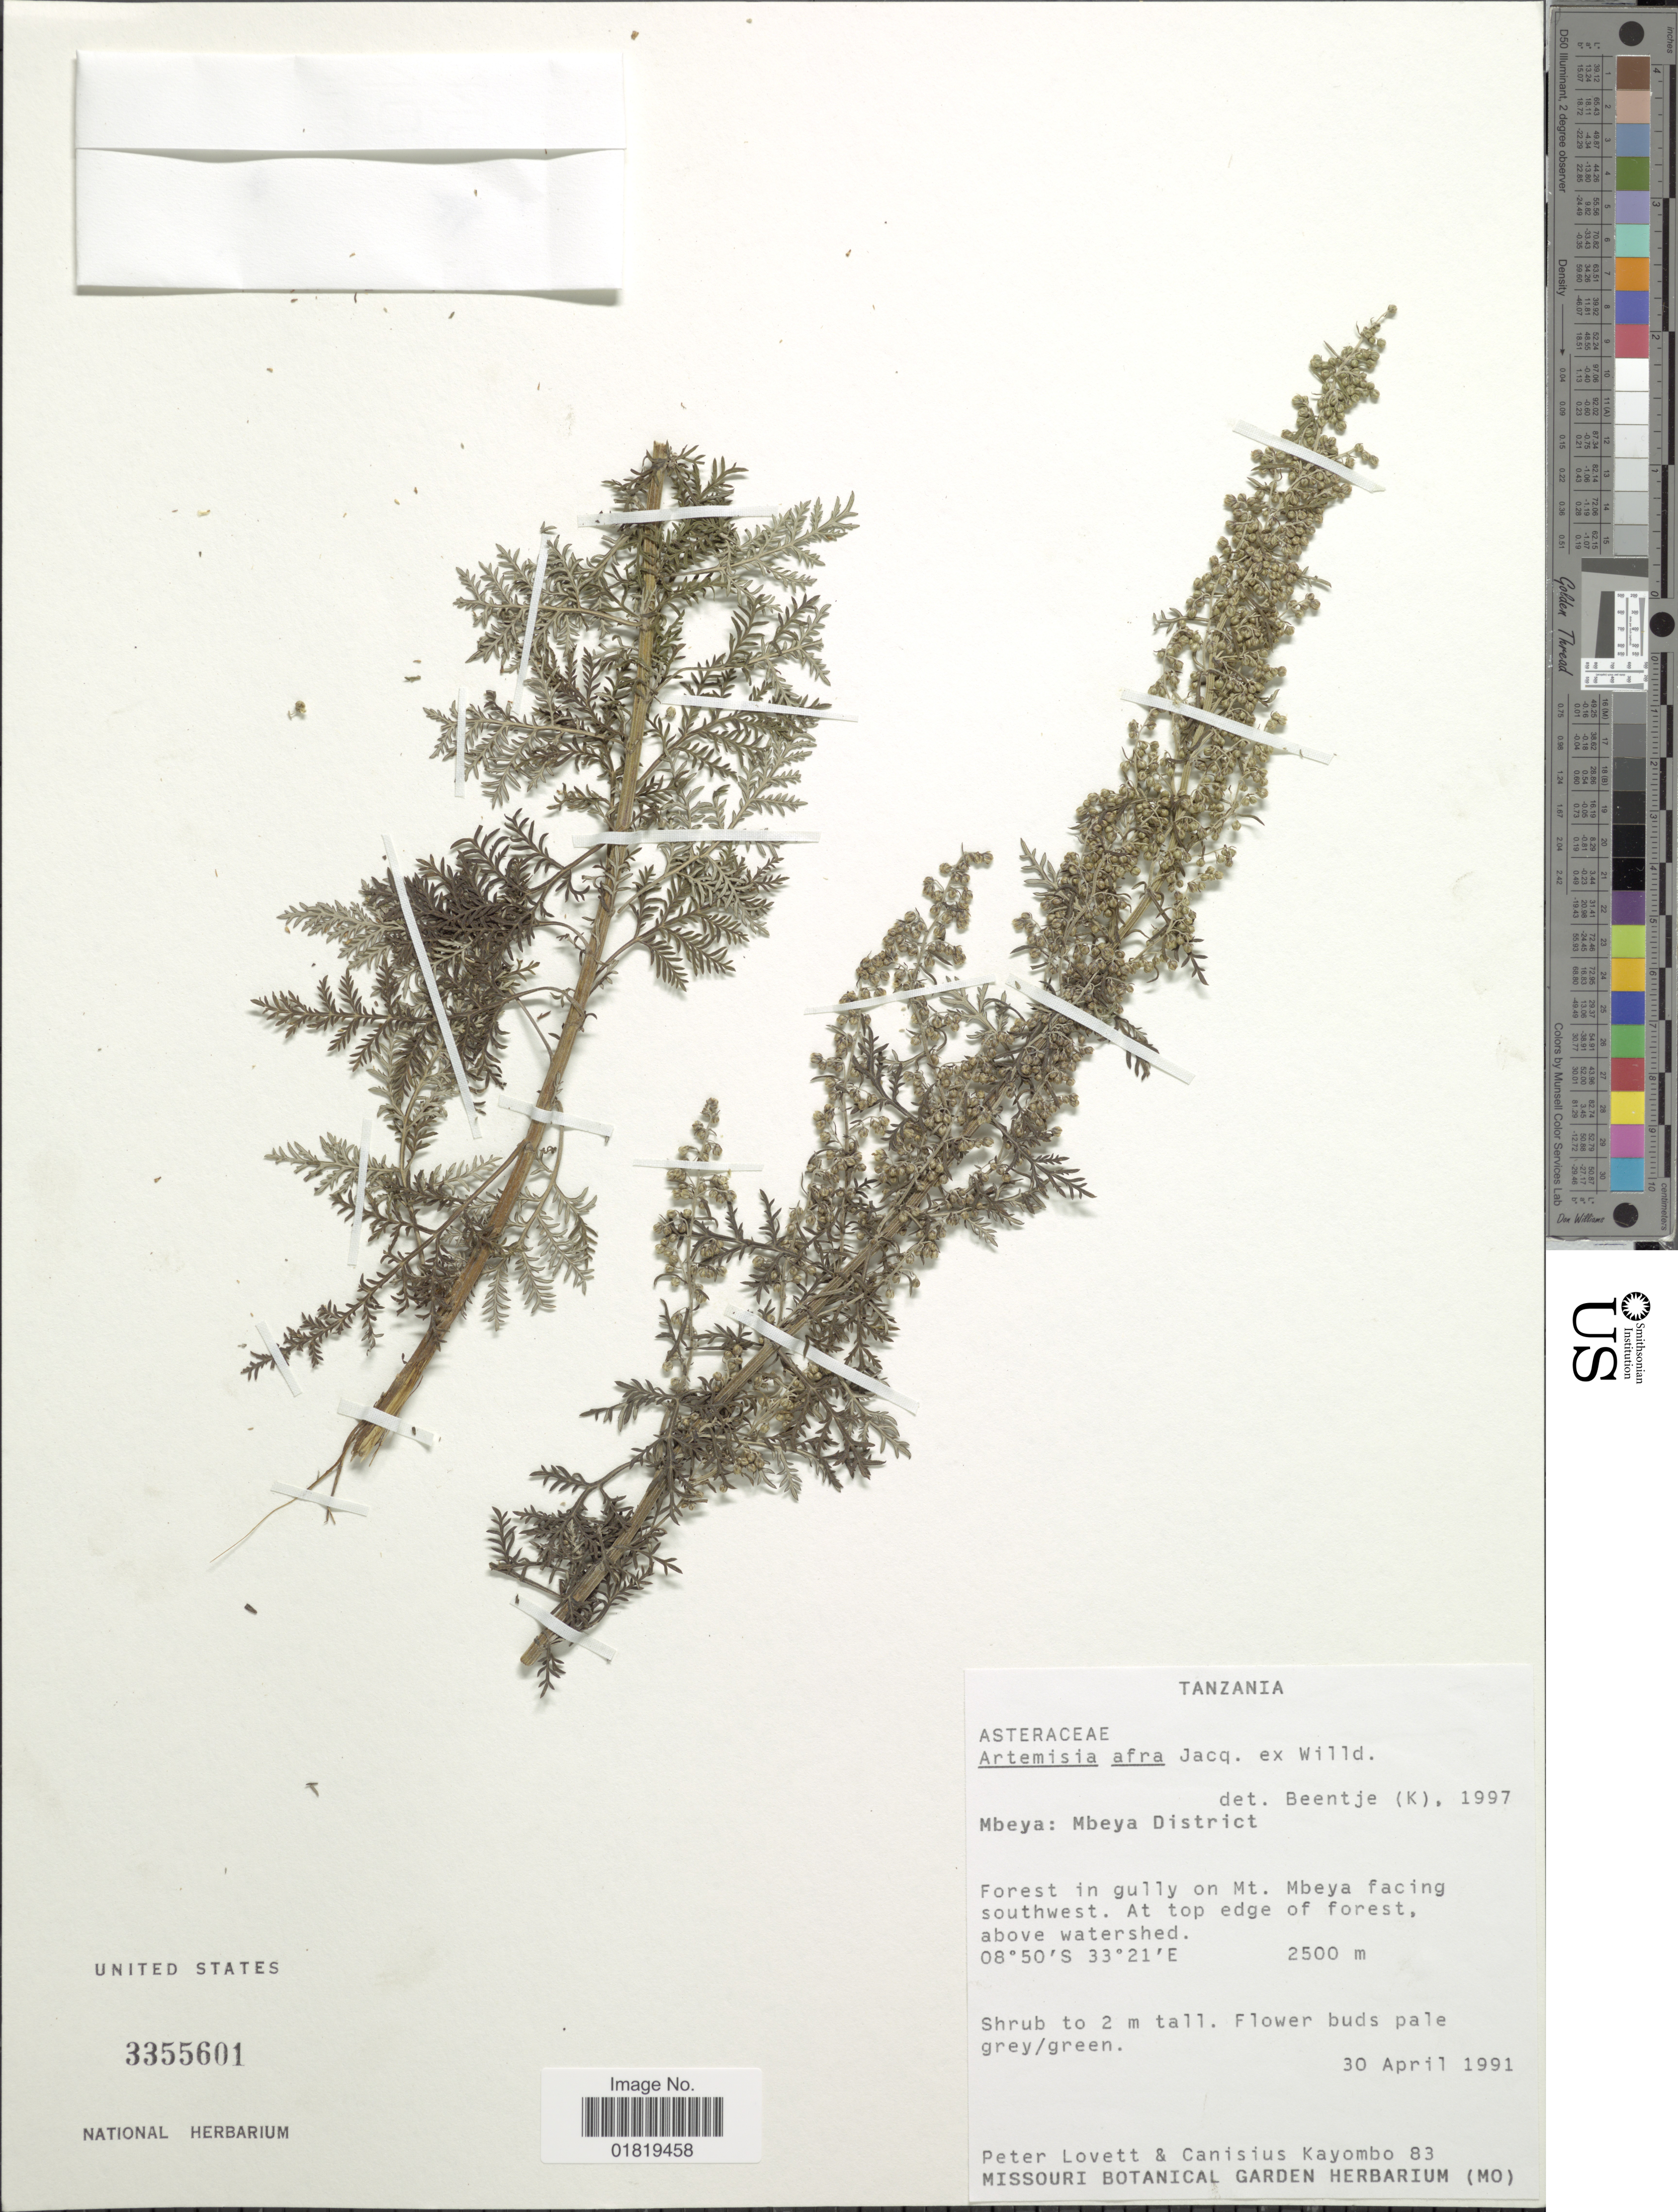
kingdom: Plantae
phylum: Tracheophyta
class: Magnoliopsida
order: Asterales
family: Asteraceae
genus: Artemisia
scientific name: Artemisia afra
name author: Jacq. ex Willd.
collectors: P. Lovett & C. J. Kayombo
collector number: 83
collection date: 1991-04-30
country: Tanzania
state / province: Mbeya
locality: Forest in gully on Mt. Mbeya facing southwest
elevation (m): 2500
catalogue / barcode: US 3355601